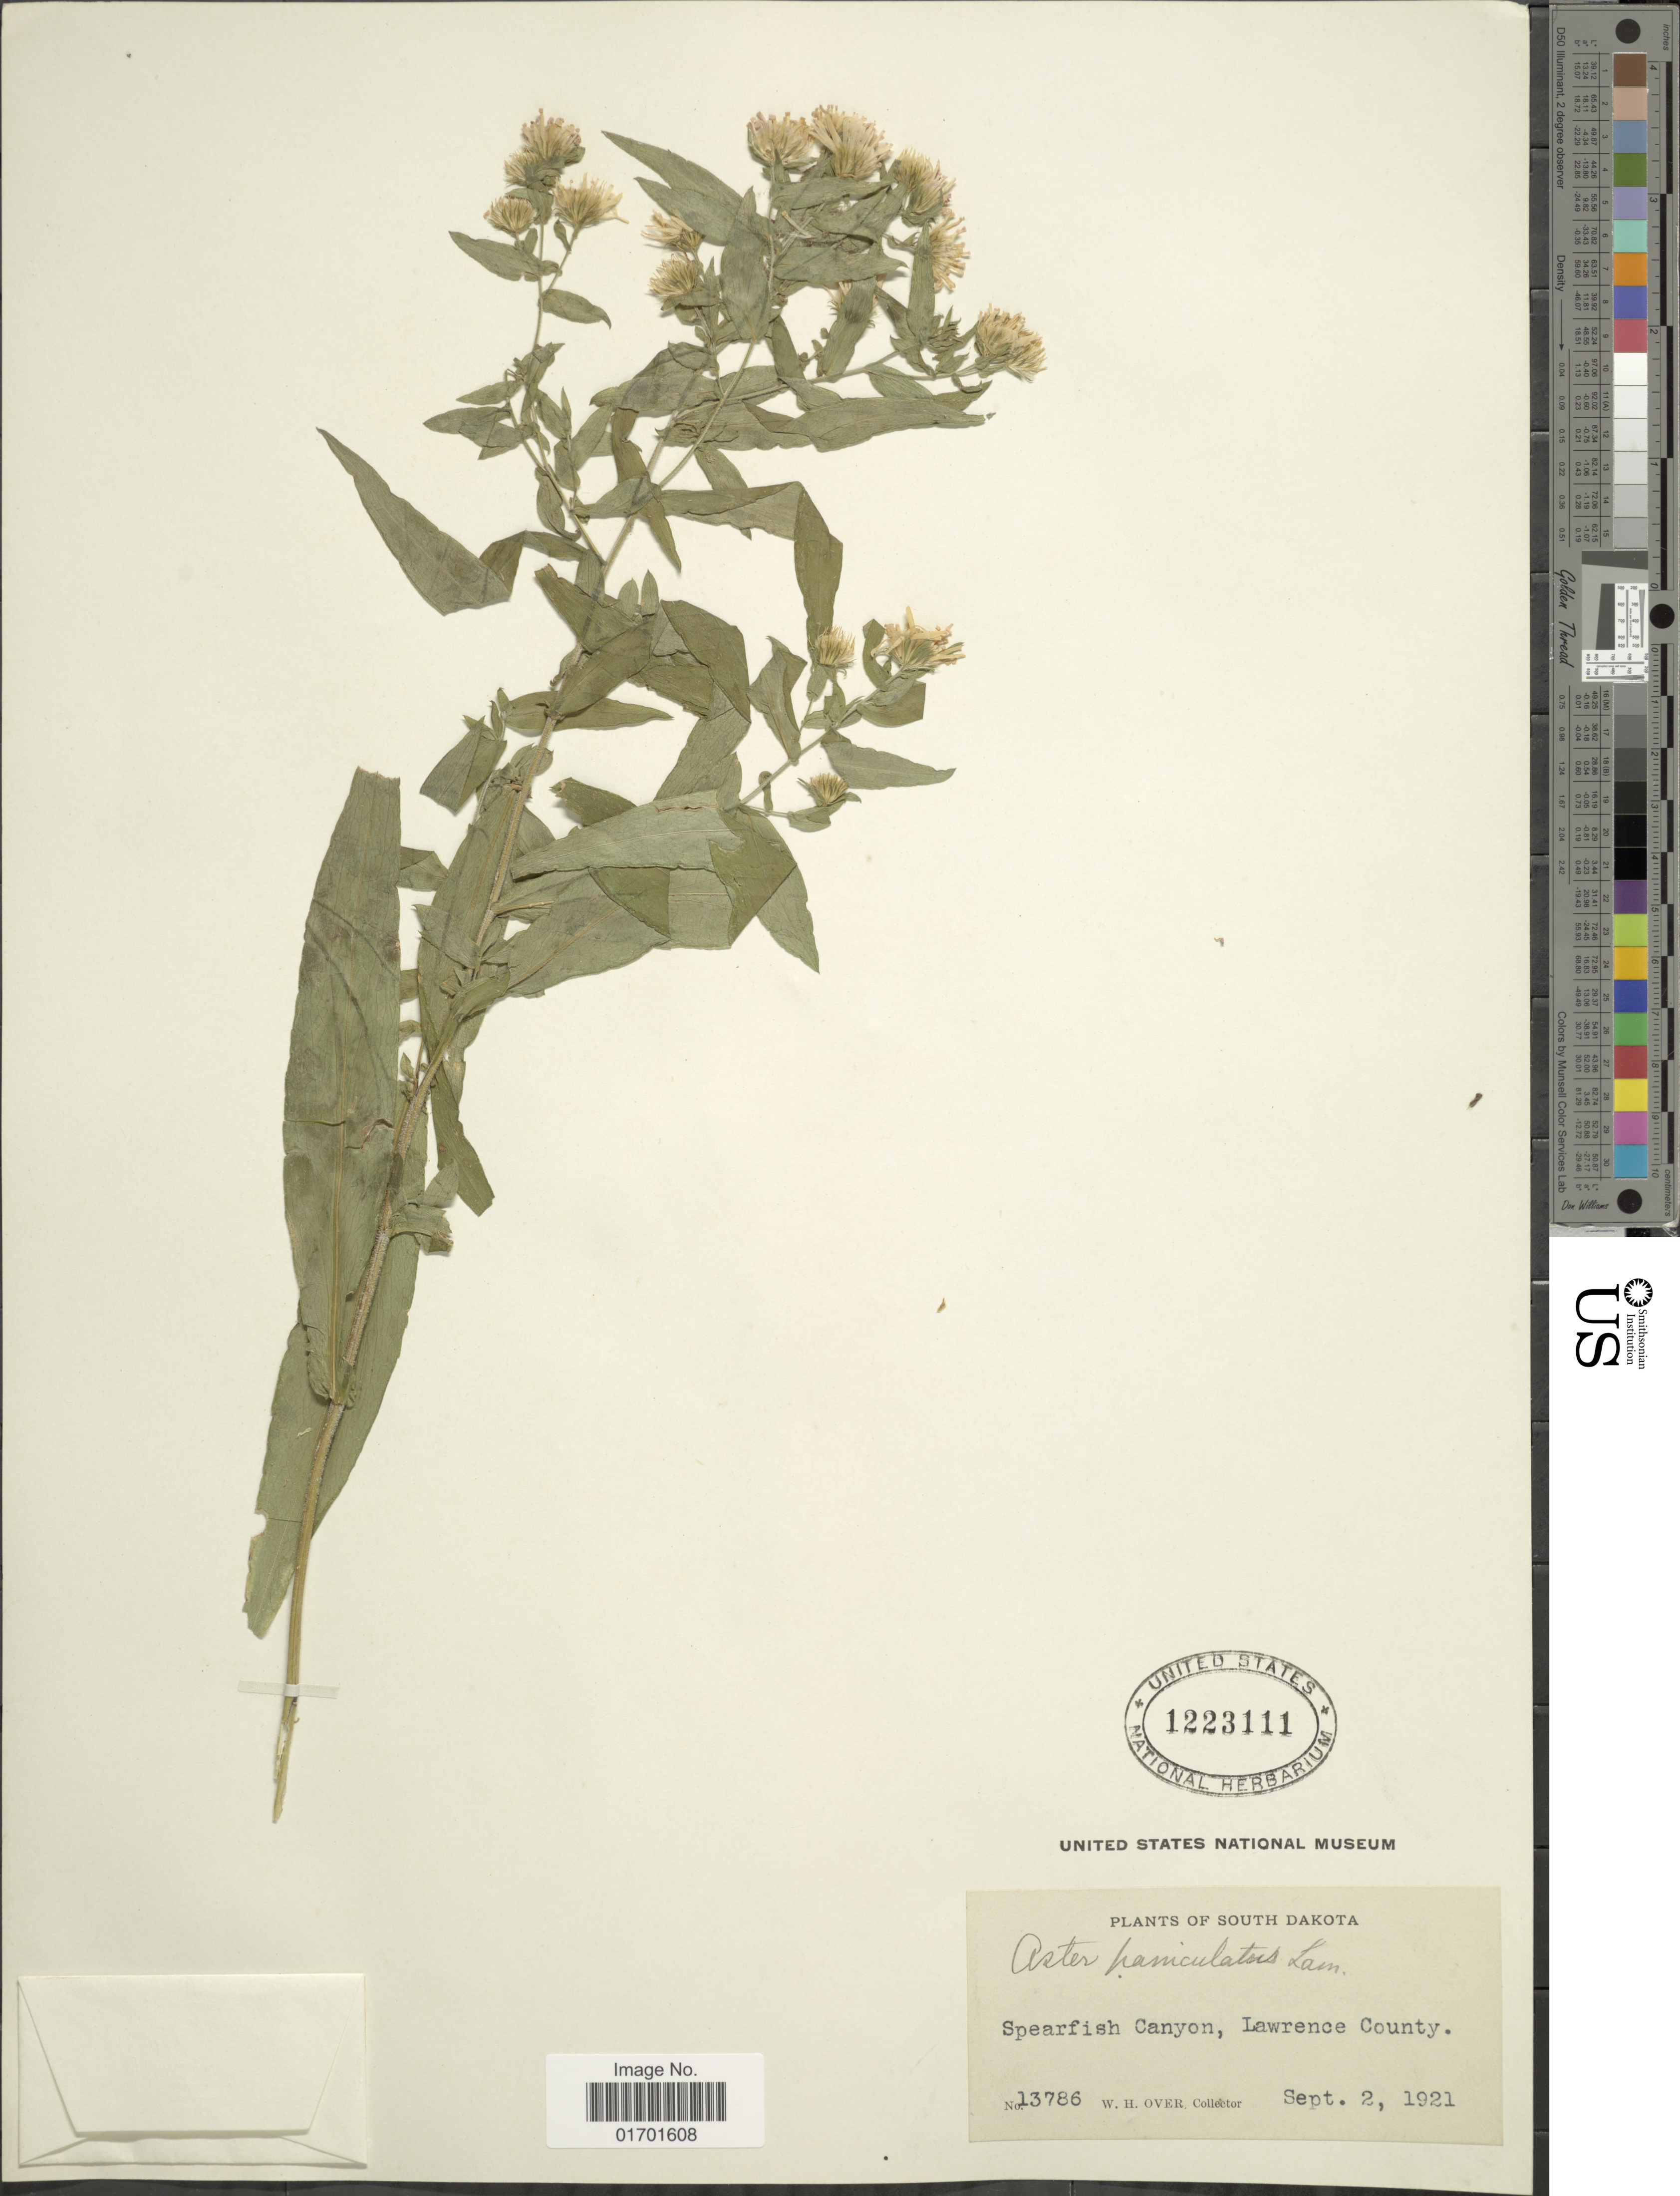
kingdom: Plantae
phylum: Tracheophyta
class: Magnoliopsida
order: Asterales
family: Asteraceae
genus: Symphyotrichum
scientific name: Symphyotrichum lanceolatum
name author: (Willd.) G.L. Nesom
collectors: W. Over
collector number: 13786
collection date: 1921-09-02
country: United States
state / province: South Dakota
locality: Spearfish Canyon, Lawrence County.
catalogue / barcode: US 1223111